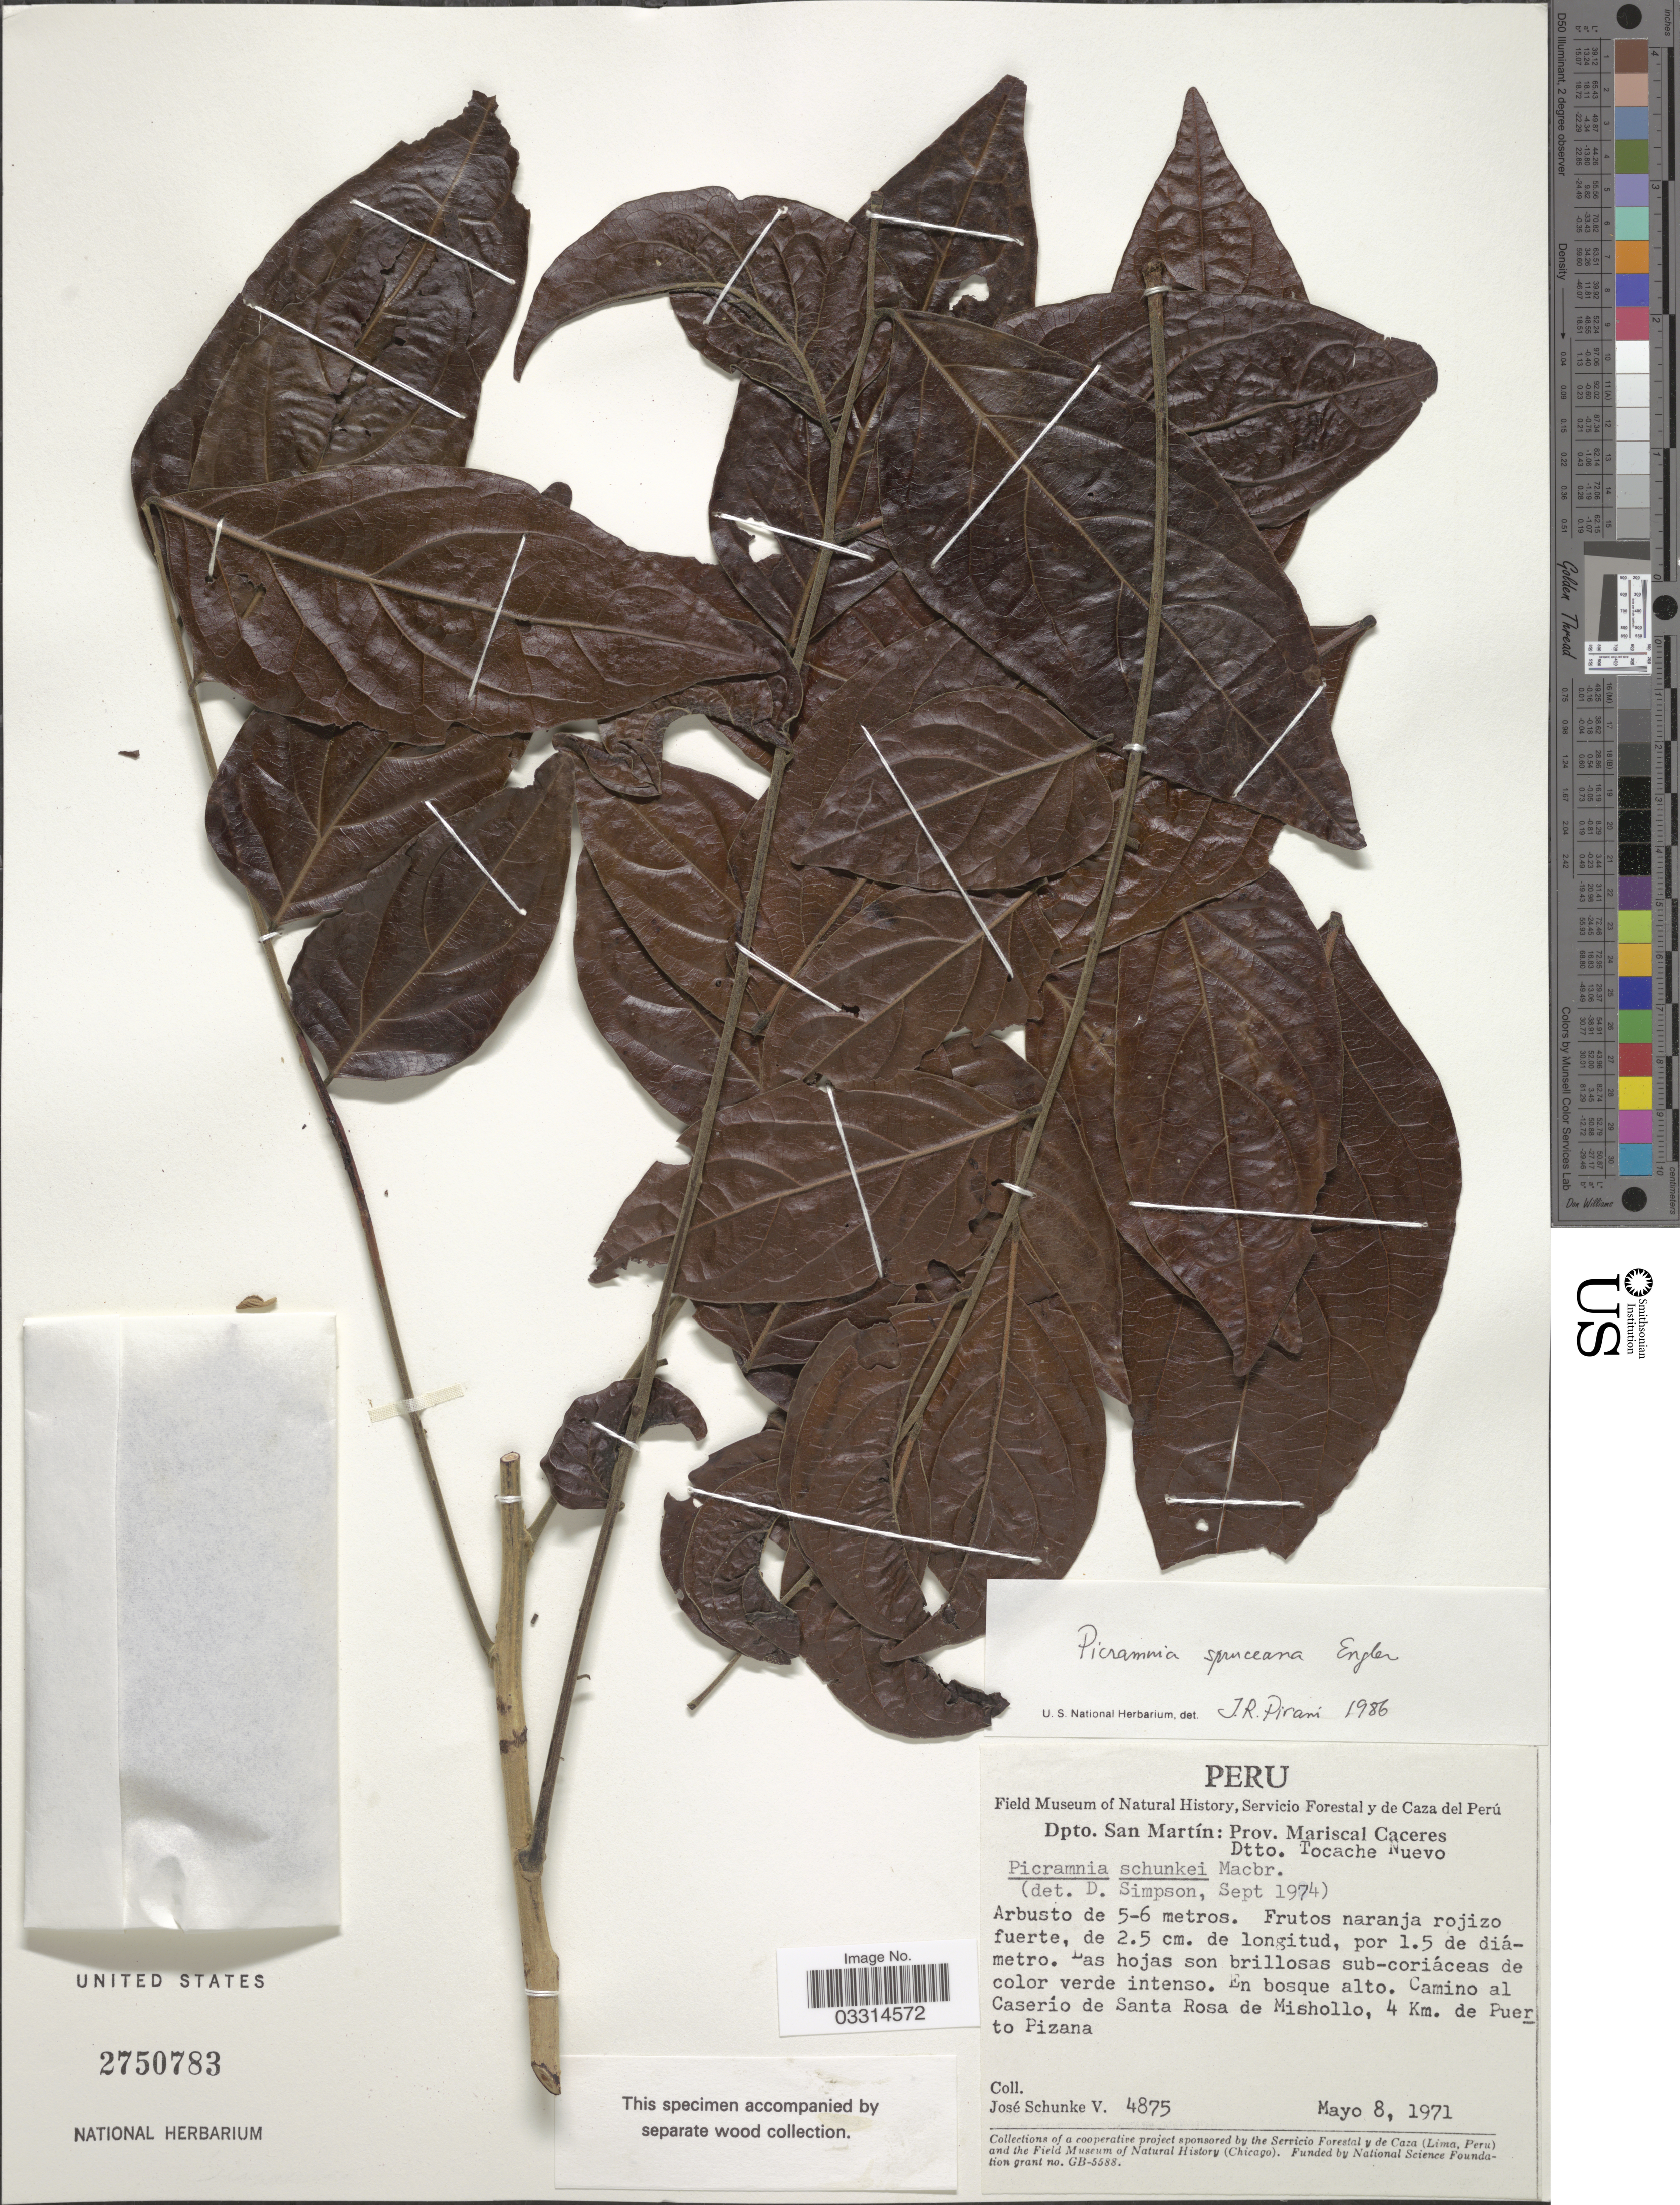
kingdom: Plantae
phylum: Tracheophyta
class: Magnoliopsida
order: Picramniales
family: Picramniaceae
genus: Picramnia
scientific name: Picramnia sellowii subsp. spruceana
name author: (Engl.) Pirani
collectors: J. Schunke Vigo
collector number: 4875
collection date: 1971-05-08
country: Peru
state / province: San Martín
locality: Dpto. San Martín: Prov. Mariscal Caceres. Dtto. Tocache Nuevo. Camino al Caserío de Santa Rosa Mishollo, 4 Km. de Puerto Pizana.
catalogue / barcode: US 2750783